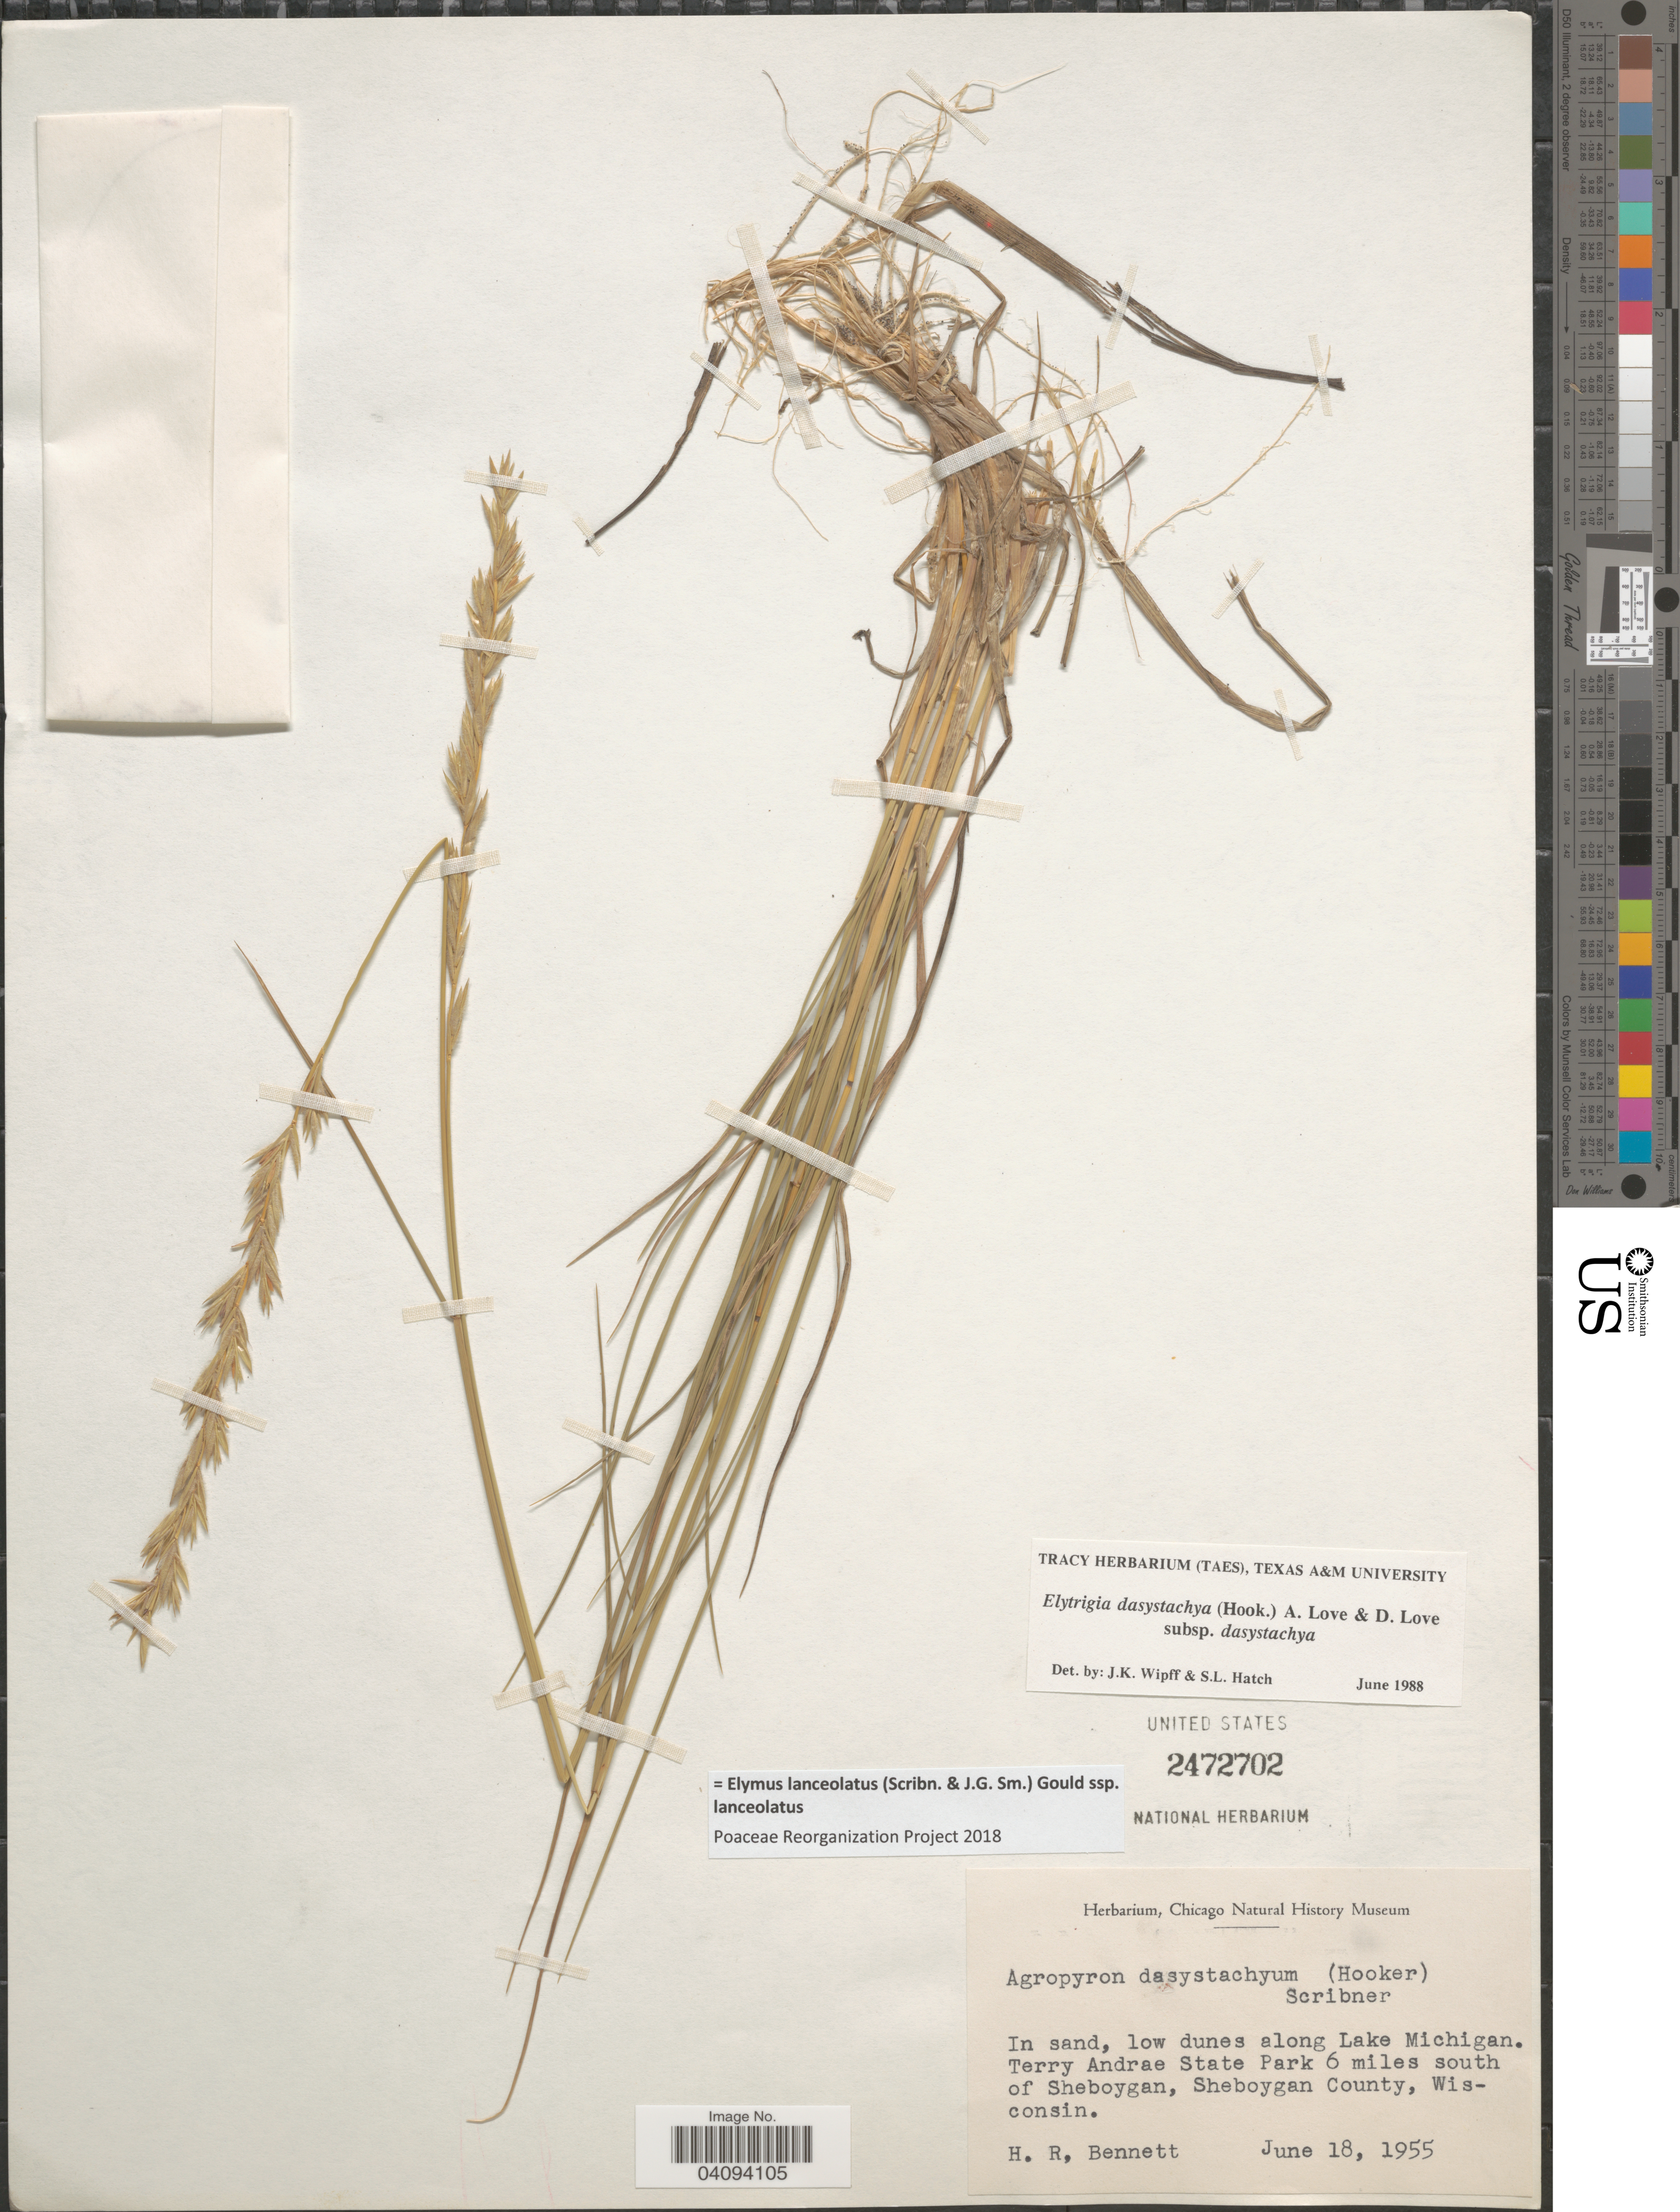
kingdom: Plantae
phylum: Tracheophyta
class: Liliopsida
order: Poales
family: Poaceae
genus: Elymus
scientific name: Elymus lanceolatus subsp. lanceolatus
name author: (Scribn. & J.G. Sm.) Gould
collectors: H. R. Bennett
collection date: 1955-06-18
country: United States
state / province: Wisconsin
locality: Low dunes along Lake Michigan. Terry Andrae State Park 6 miles south of Sheboygan, Sheboygan County.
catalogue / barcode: US 2472702